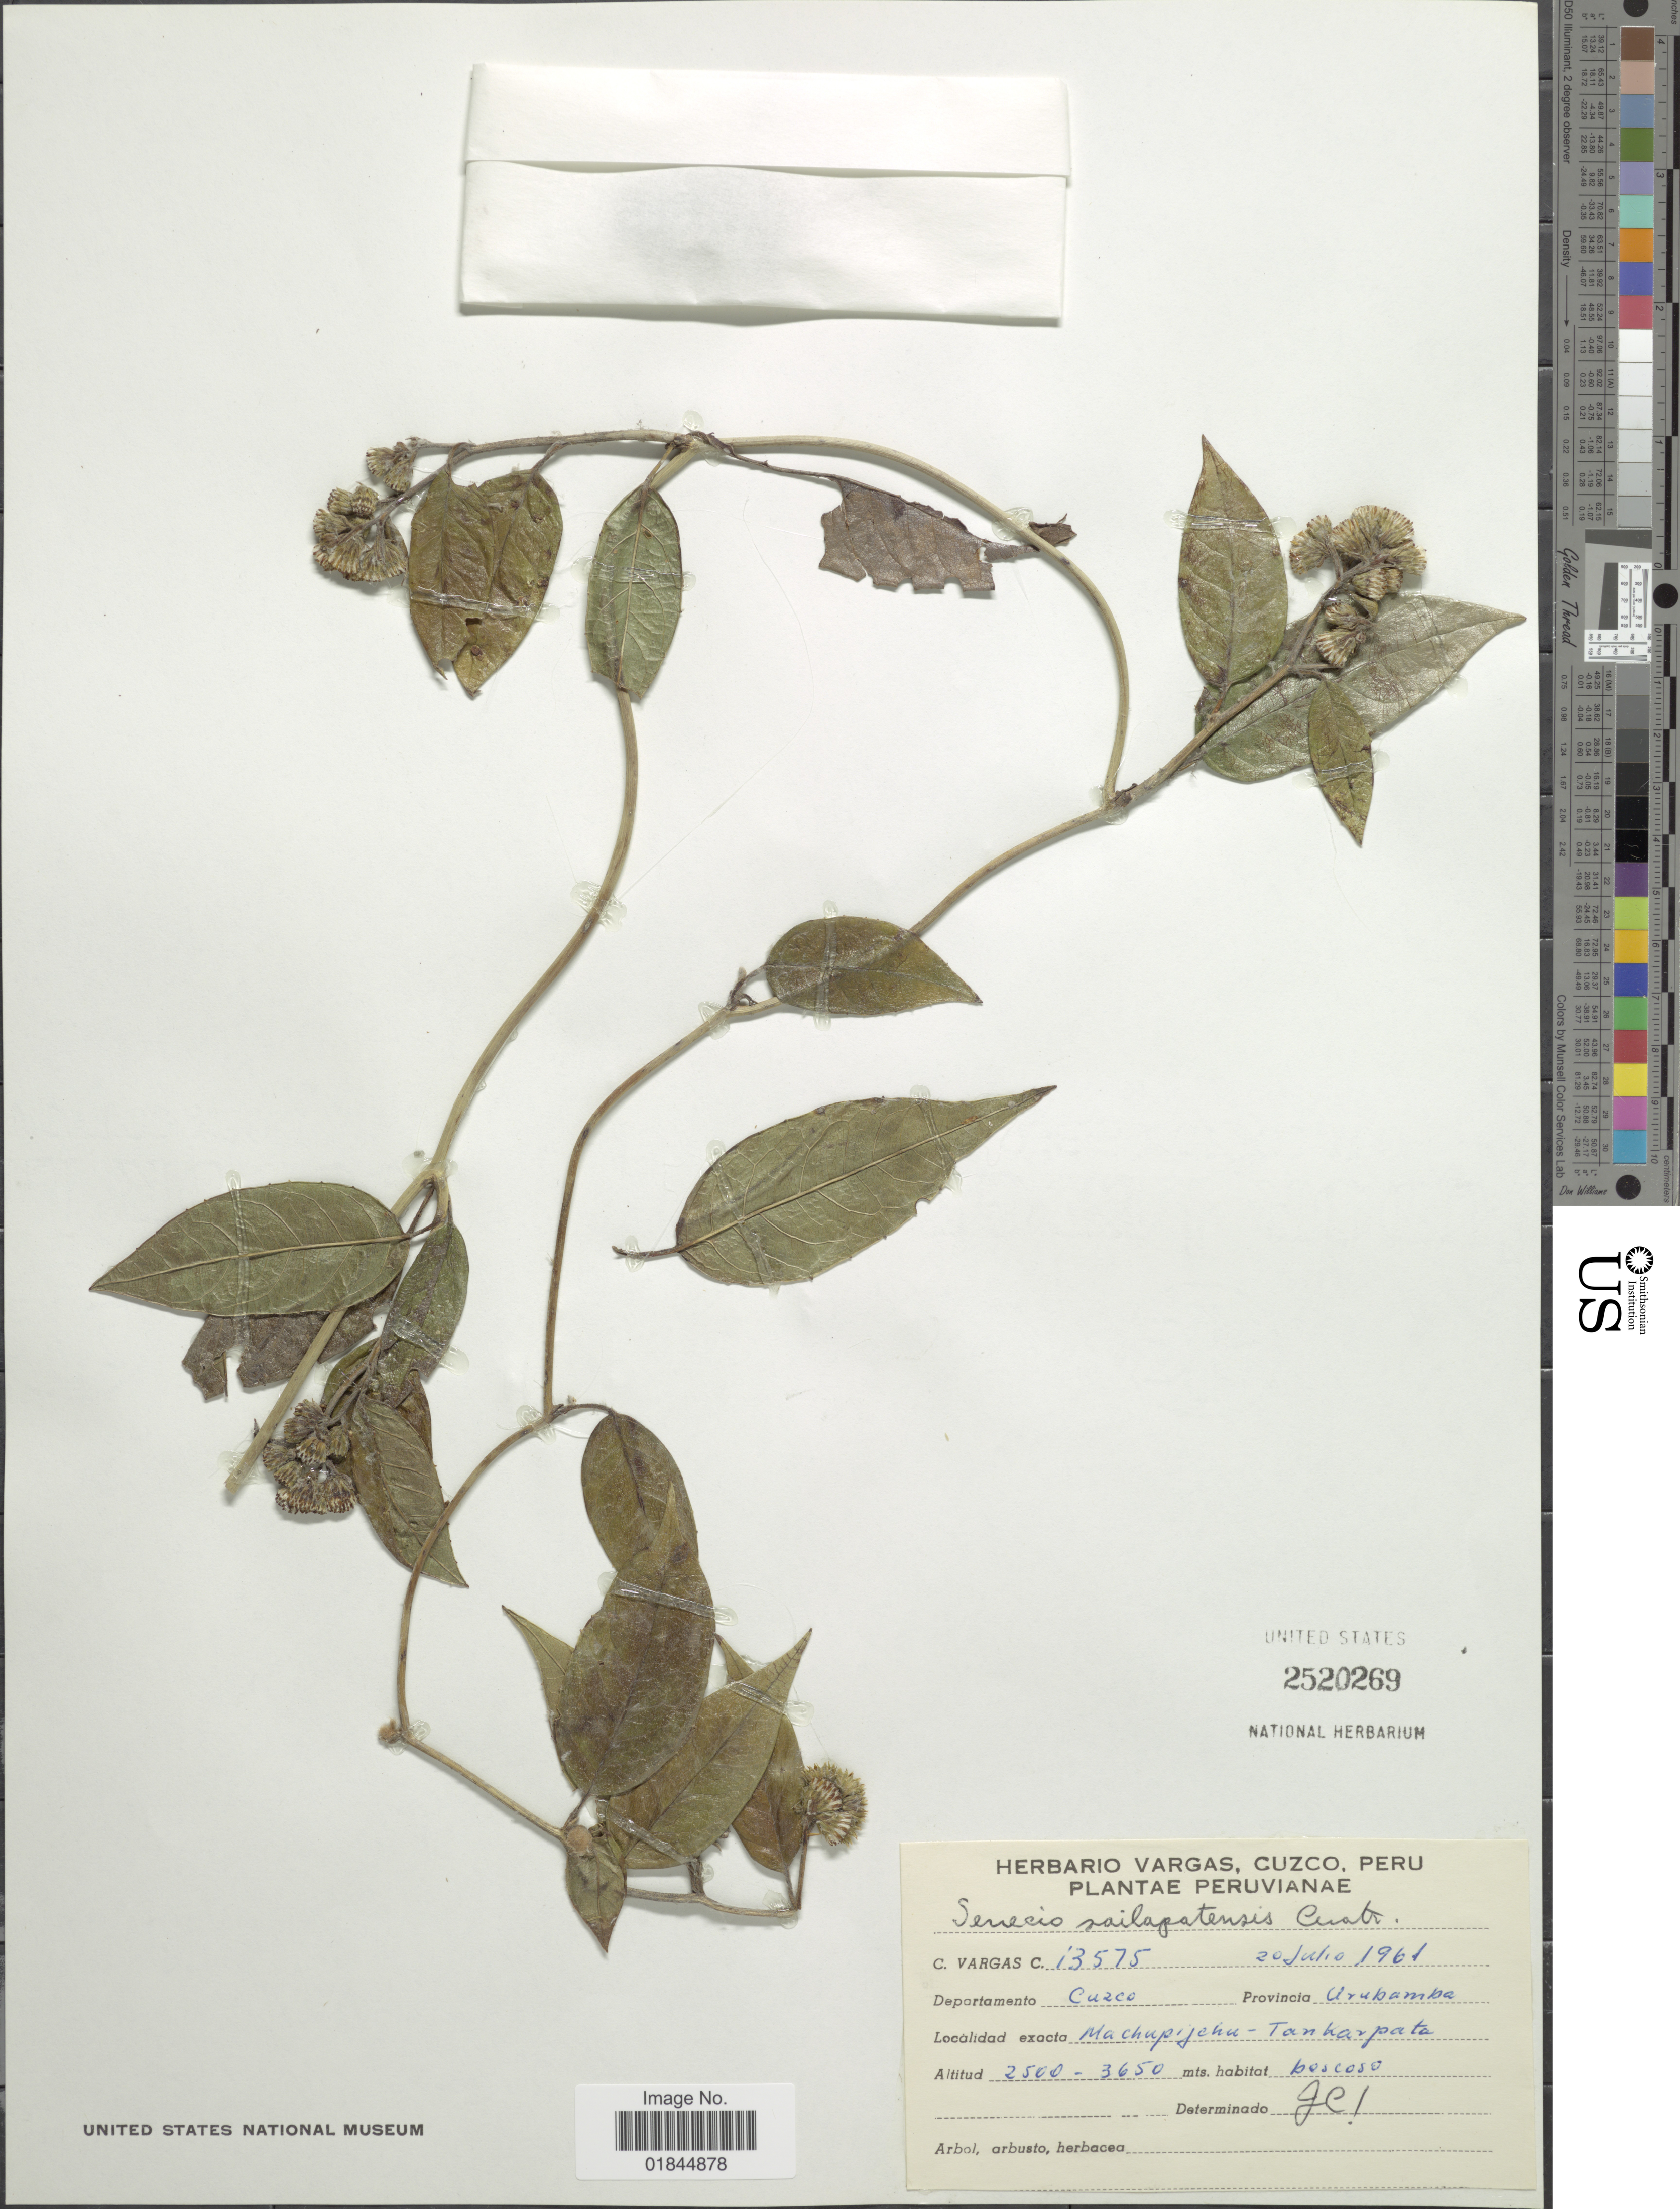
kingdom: Plantae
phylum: Tracheophyta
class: Magnoliopsida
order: Asterales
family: Asteraceae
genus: Pentacalia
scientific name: Pentacalia sailapatensis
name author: (Cuatrec.) Cuatrec.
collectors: C. Vargas Calderón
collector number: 13575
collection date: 1961-07-20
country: Peru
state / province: Cusco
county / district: Urubamba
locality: Machupicchu Tankarpata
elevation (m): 2500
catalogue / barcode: US 2520269